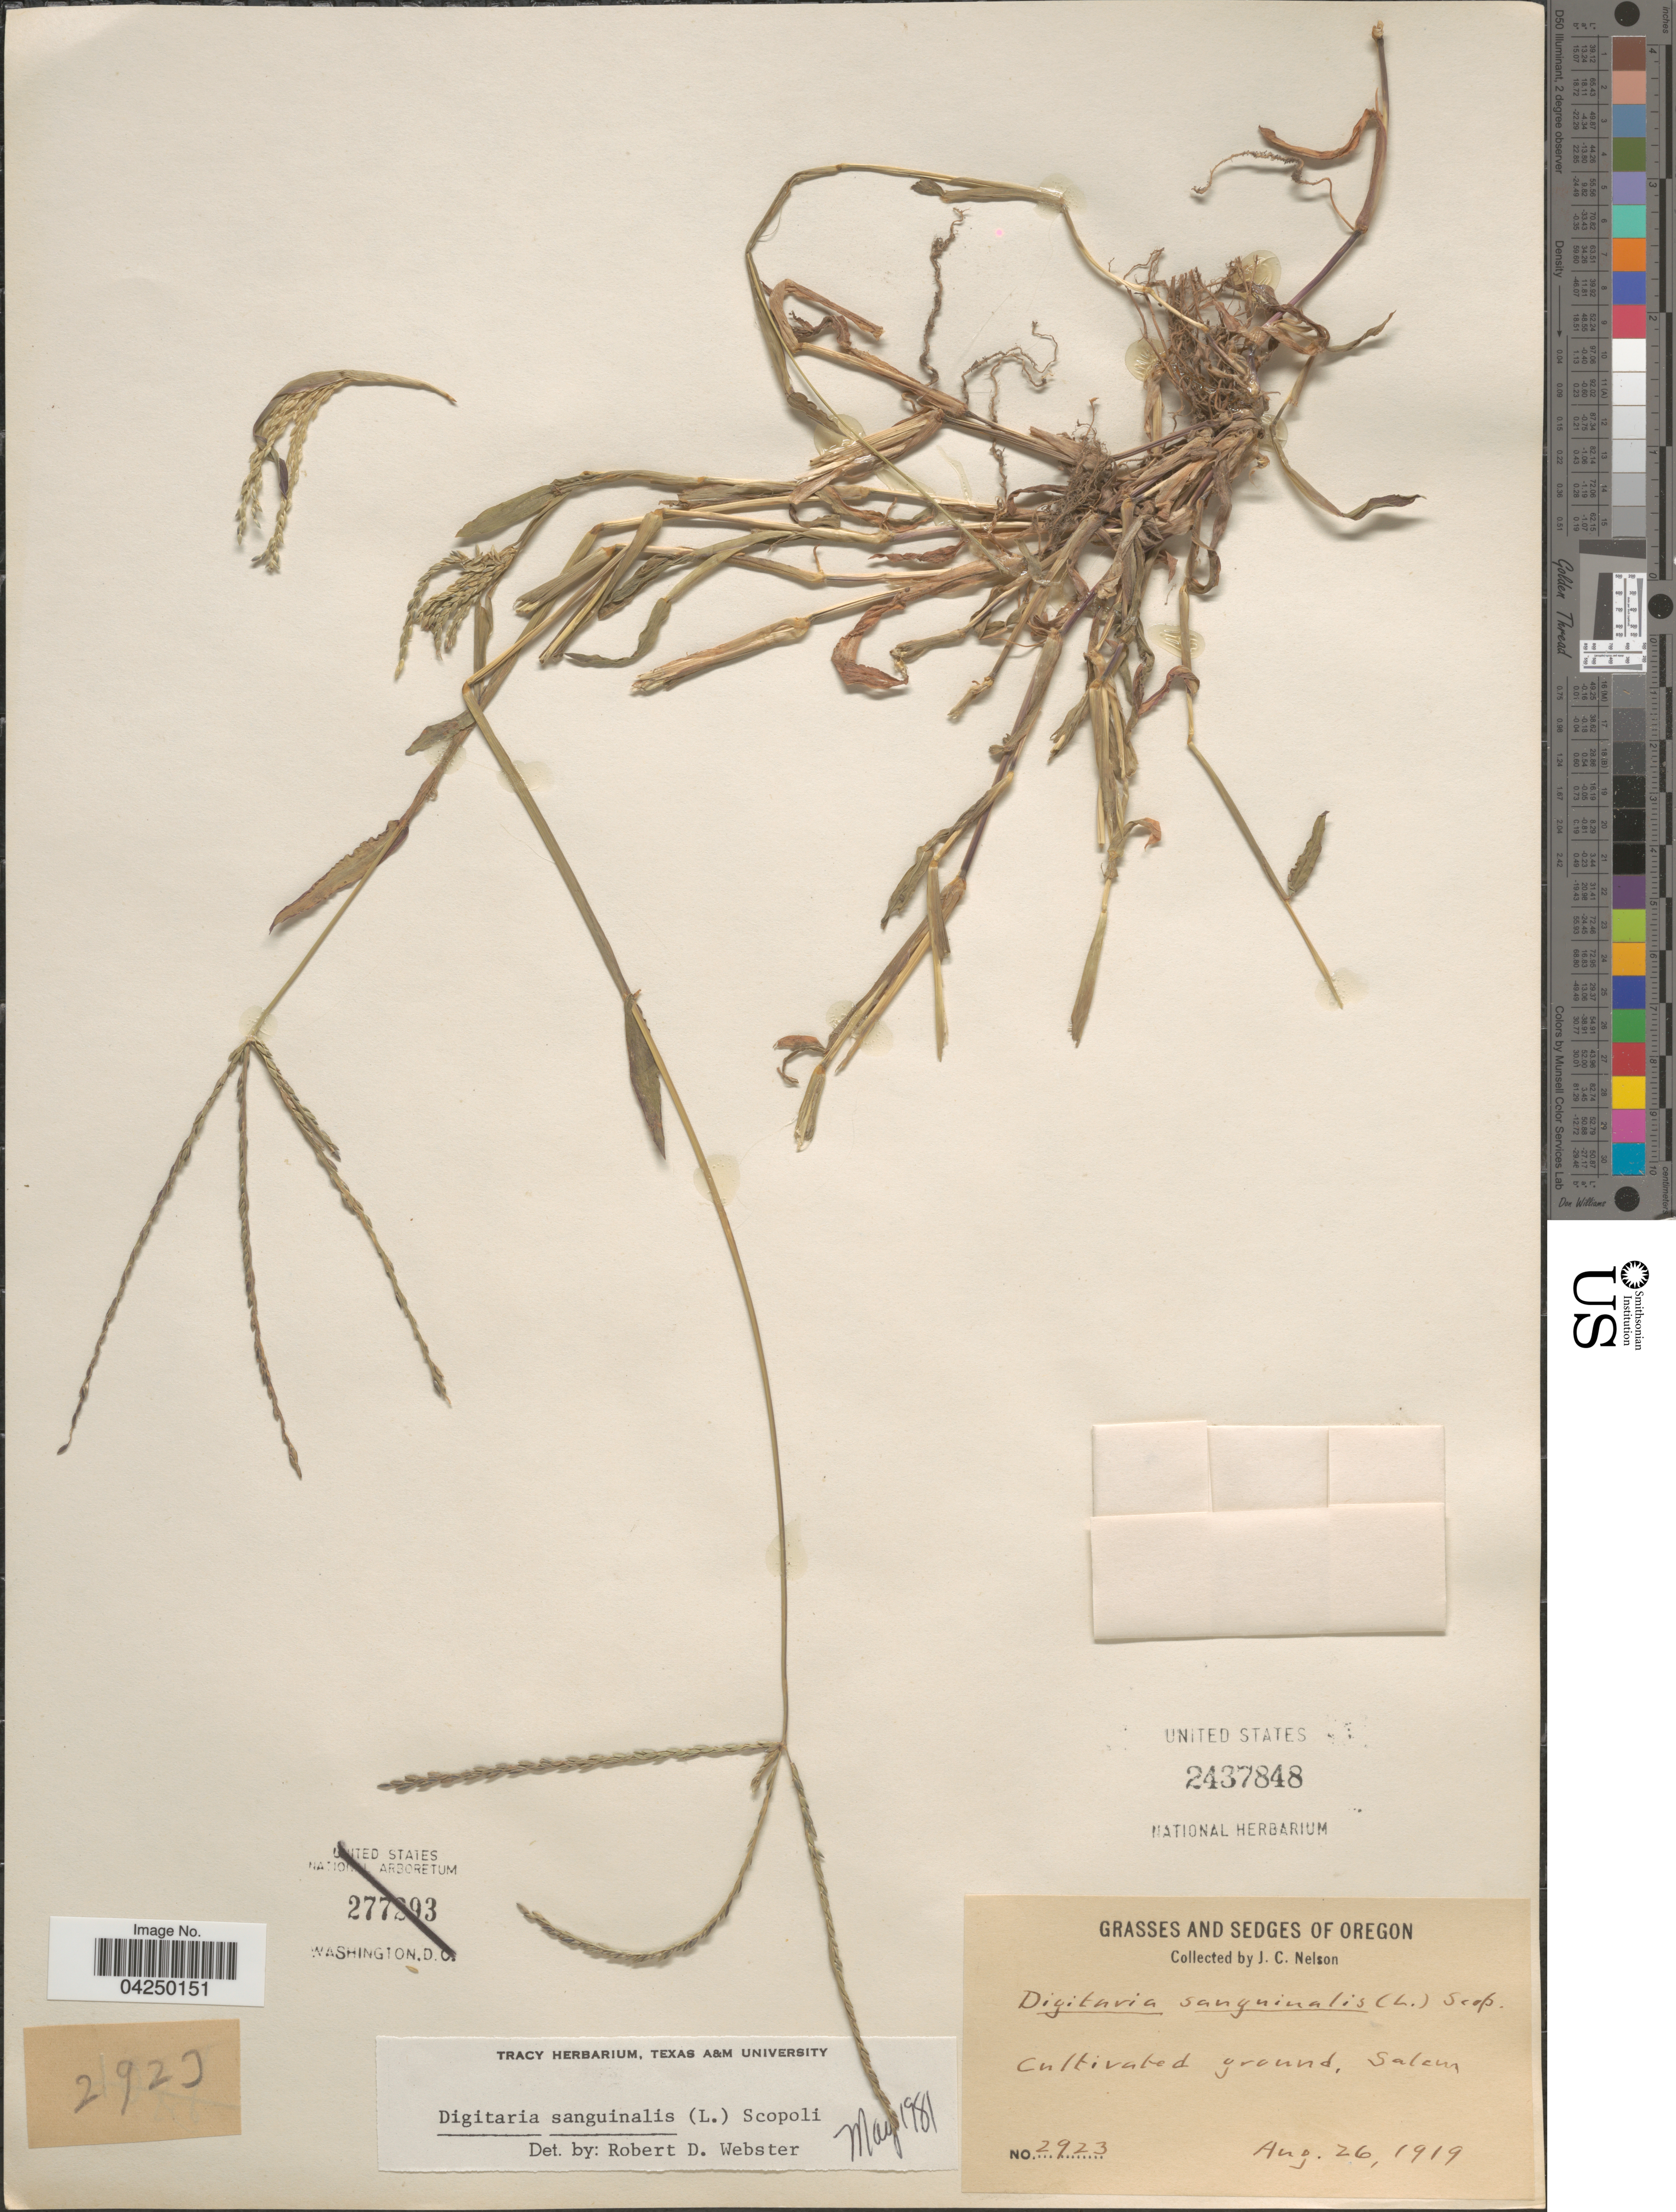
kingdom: Plantae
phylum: Tracheophyta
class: Liliopsida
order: Poales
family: Poaceae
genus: Digitaria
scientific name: Digitaria sanguinalis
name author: (L.) Scop.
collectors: J. C. Nelson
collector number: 2923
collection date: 1919-08-26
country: United States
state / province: Oregon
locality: Cultivated ground, Salem.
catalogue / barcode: US 2437848